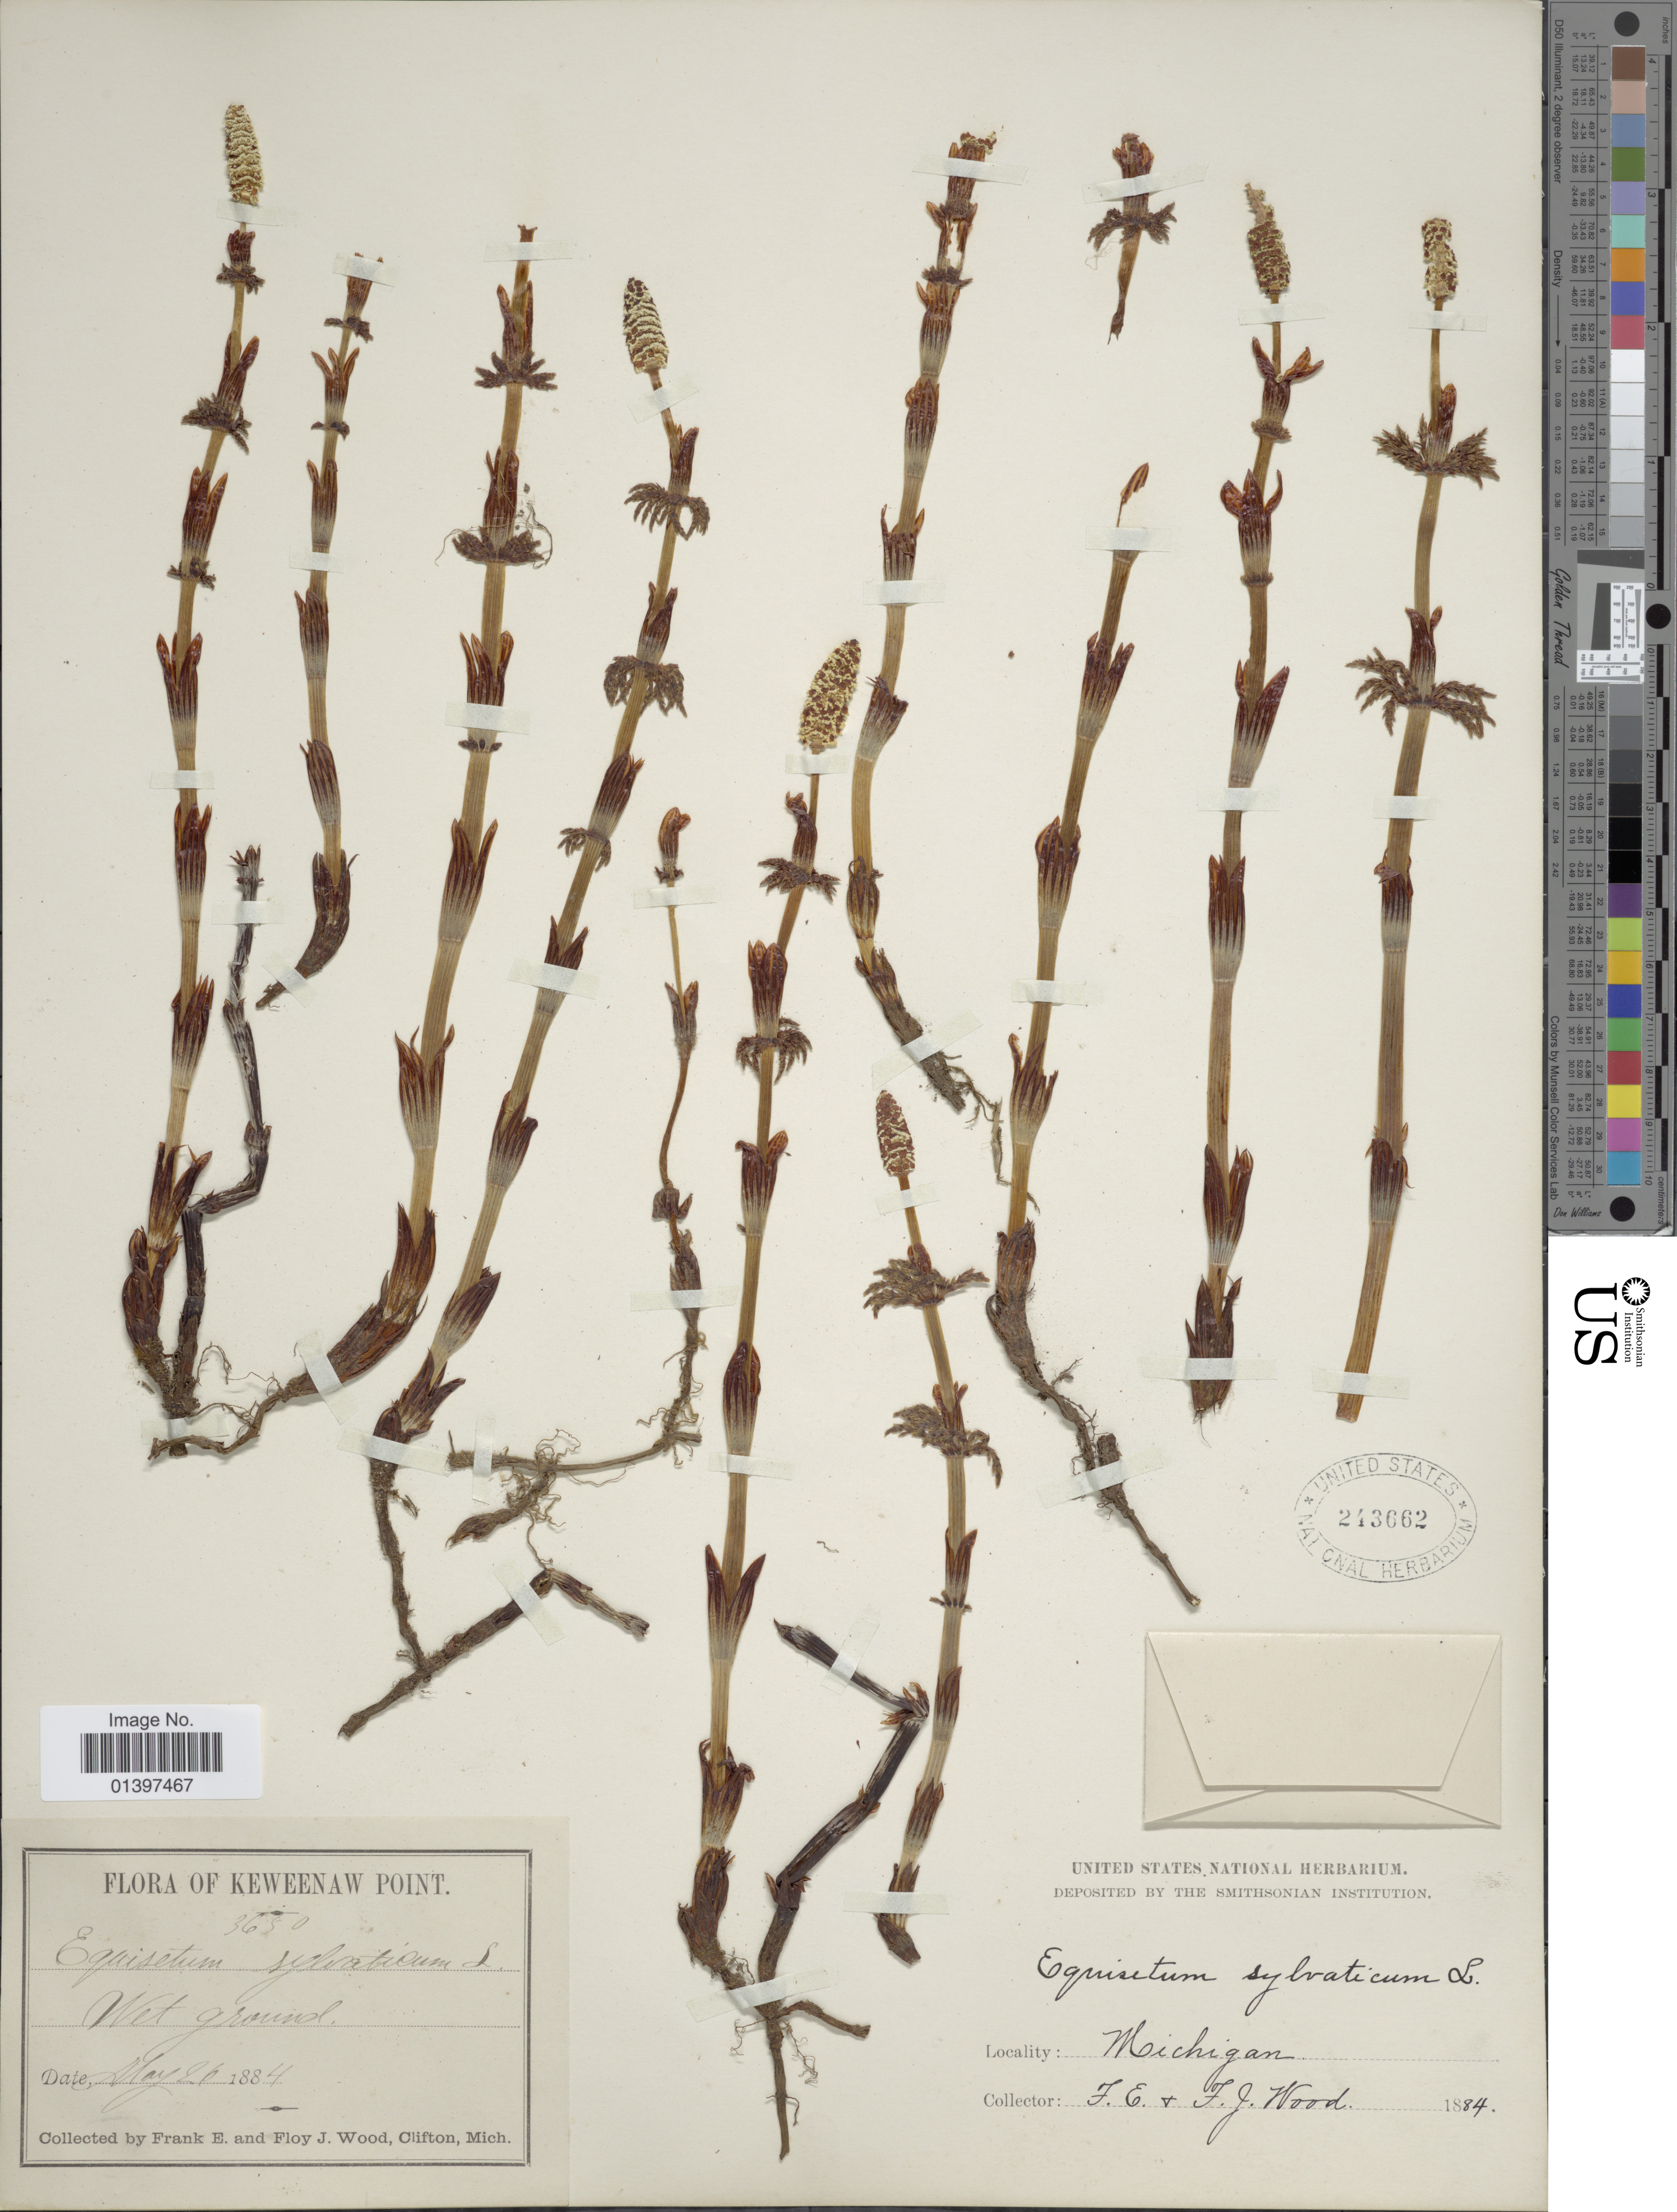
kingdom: Plantae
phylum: Tracheophyta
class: Polypodiopsida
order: Equisetales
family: Equisetaceae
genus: Equisetum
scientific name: Equisetum sylvaticum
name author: L.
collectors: F. Wood & F. Wood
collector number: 3650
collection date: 1884-05-26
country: United States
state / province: Michigan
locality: Keweenwa Point, wet ground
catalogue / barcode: US 243662